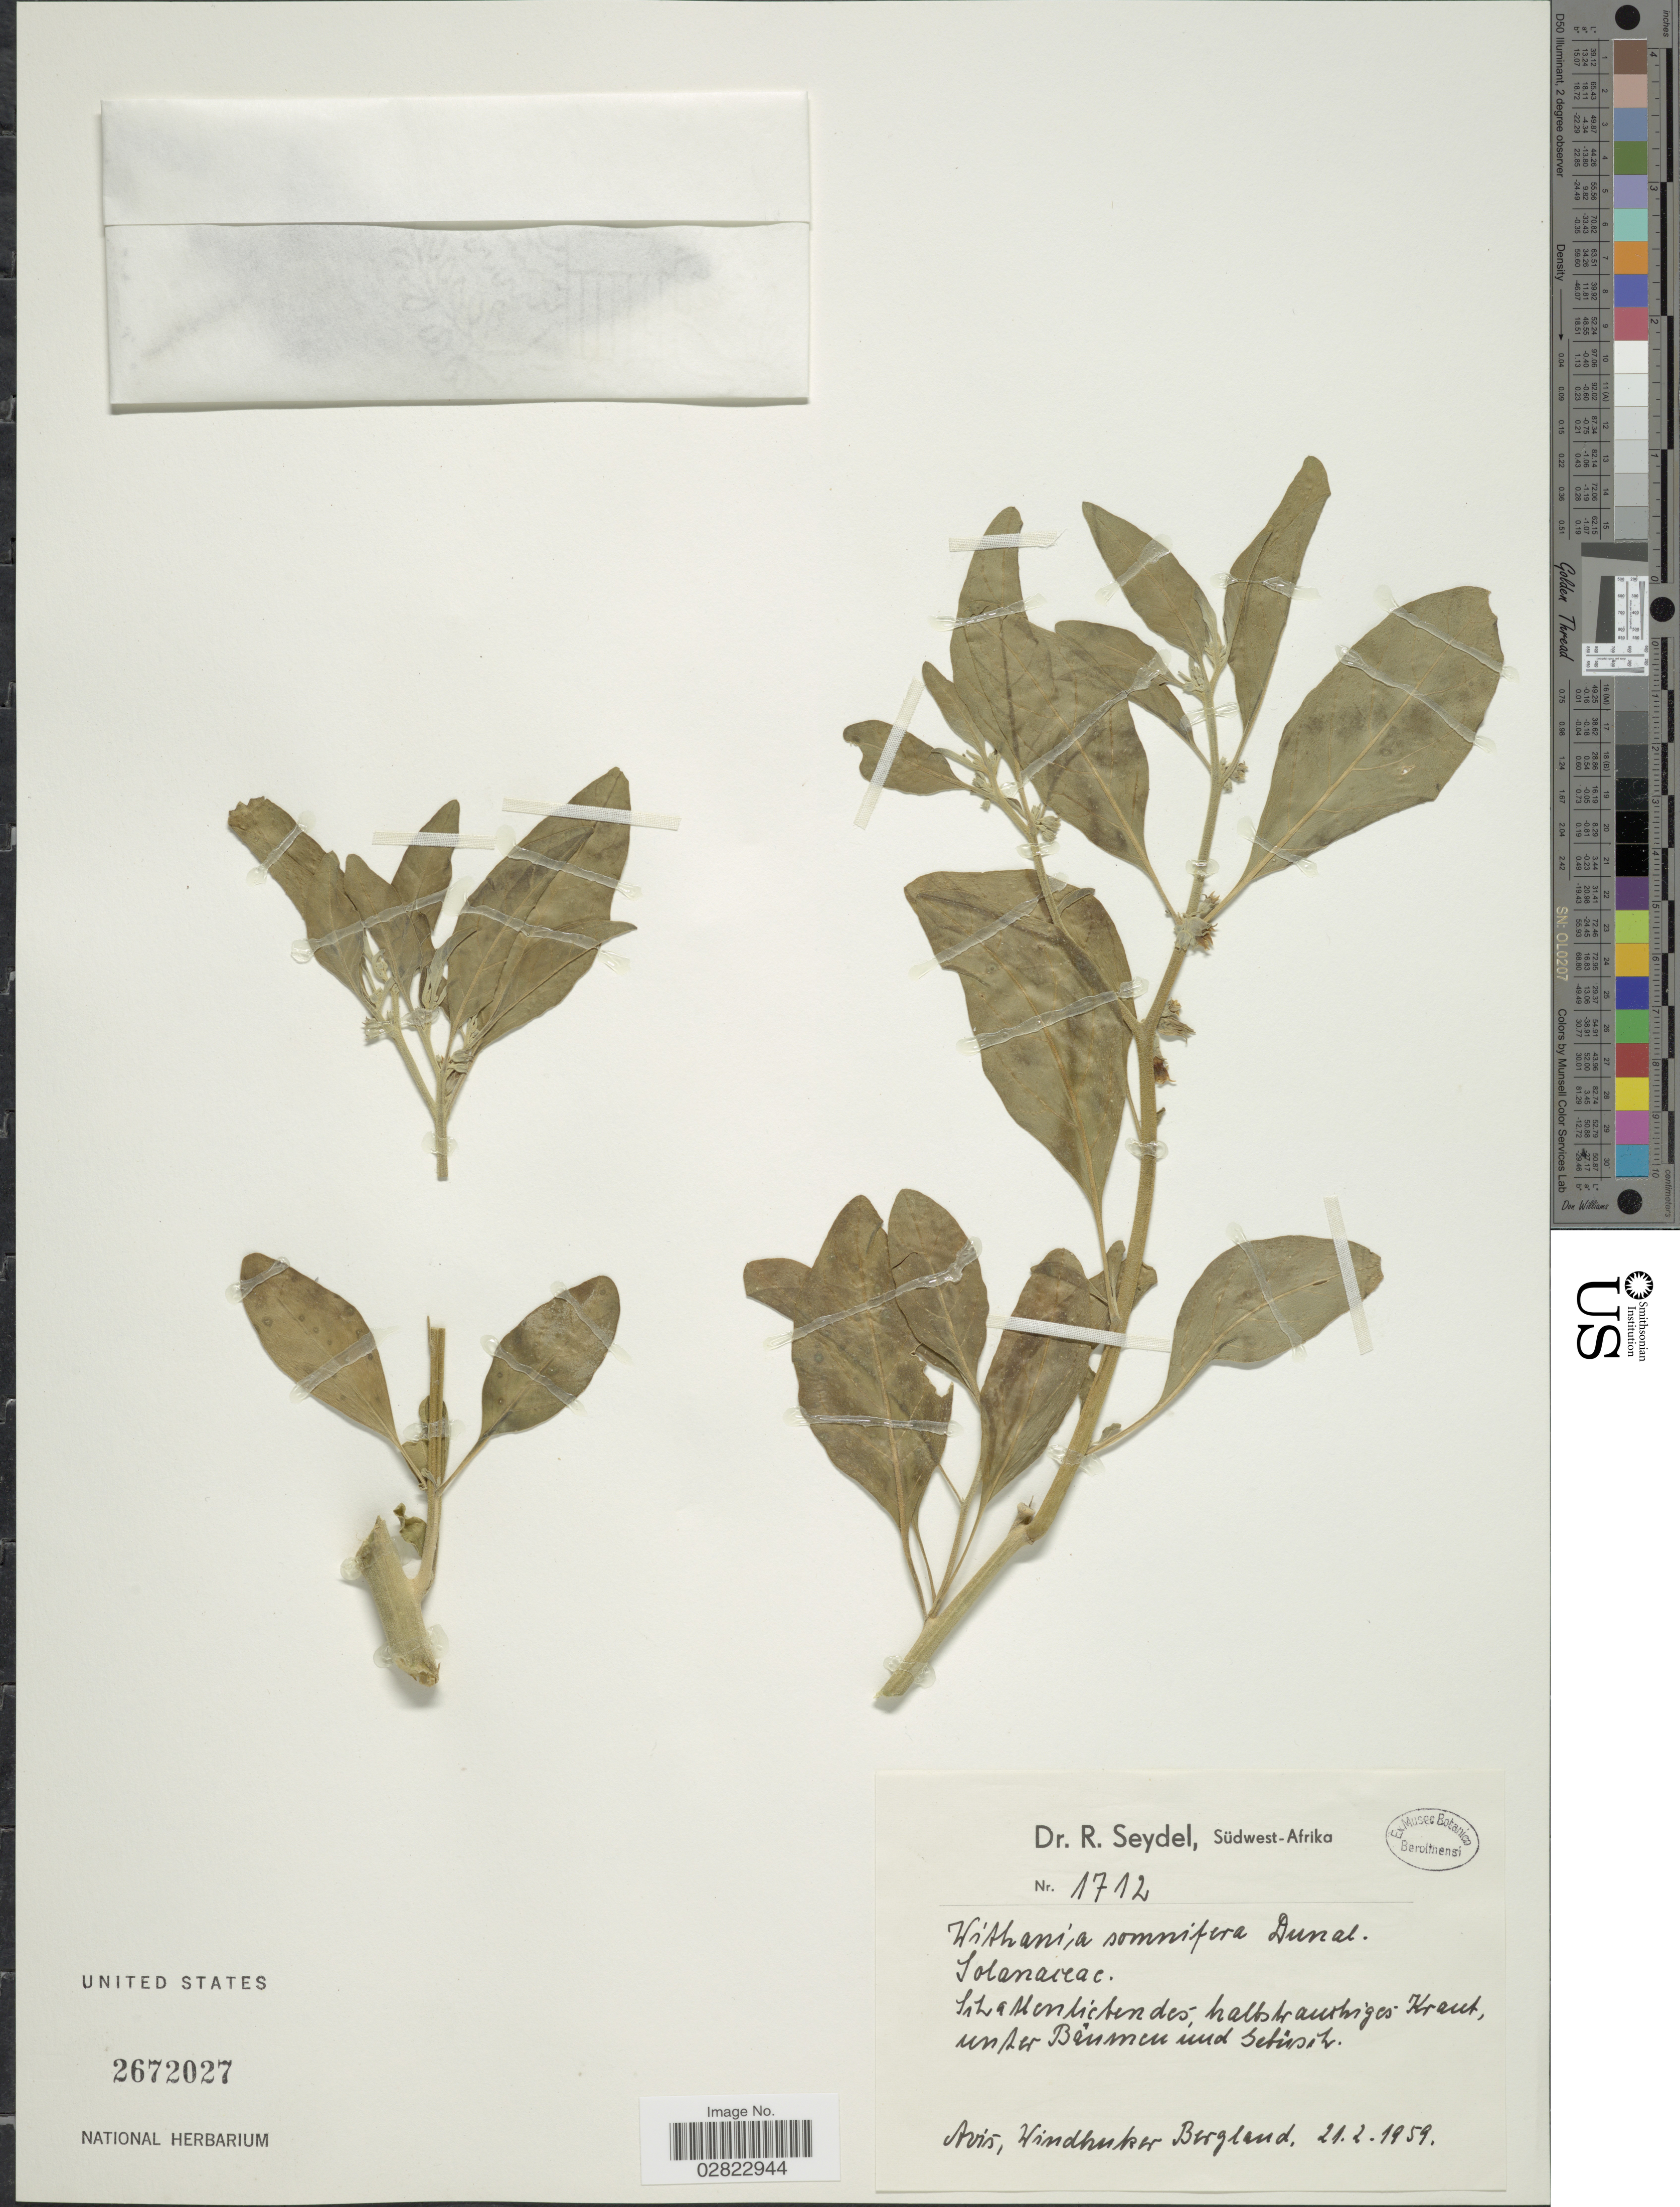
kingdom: Plantae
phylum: Tracheophyta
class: Magnoliopsida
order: Solanales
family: Solanaceae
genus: Withania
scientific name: Withania somnifera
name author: (L.) Dunal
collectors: R. Seydel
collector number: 1712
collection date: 1959-02-21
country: Namibia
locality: Südwest-Afrika. Avis, Windhuker Bergland.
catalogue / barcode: US 2672027